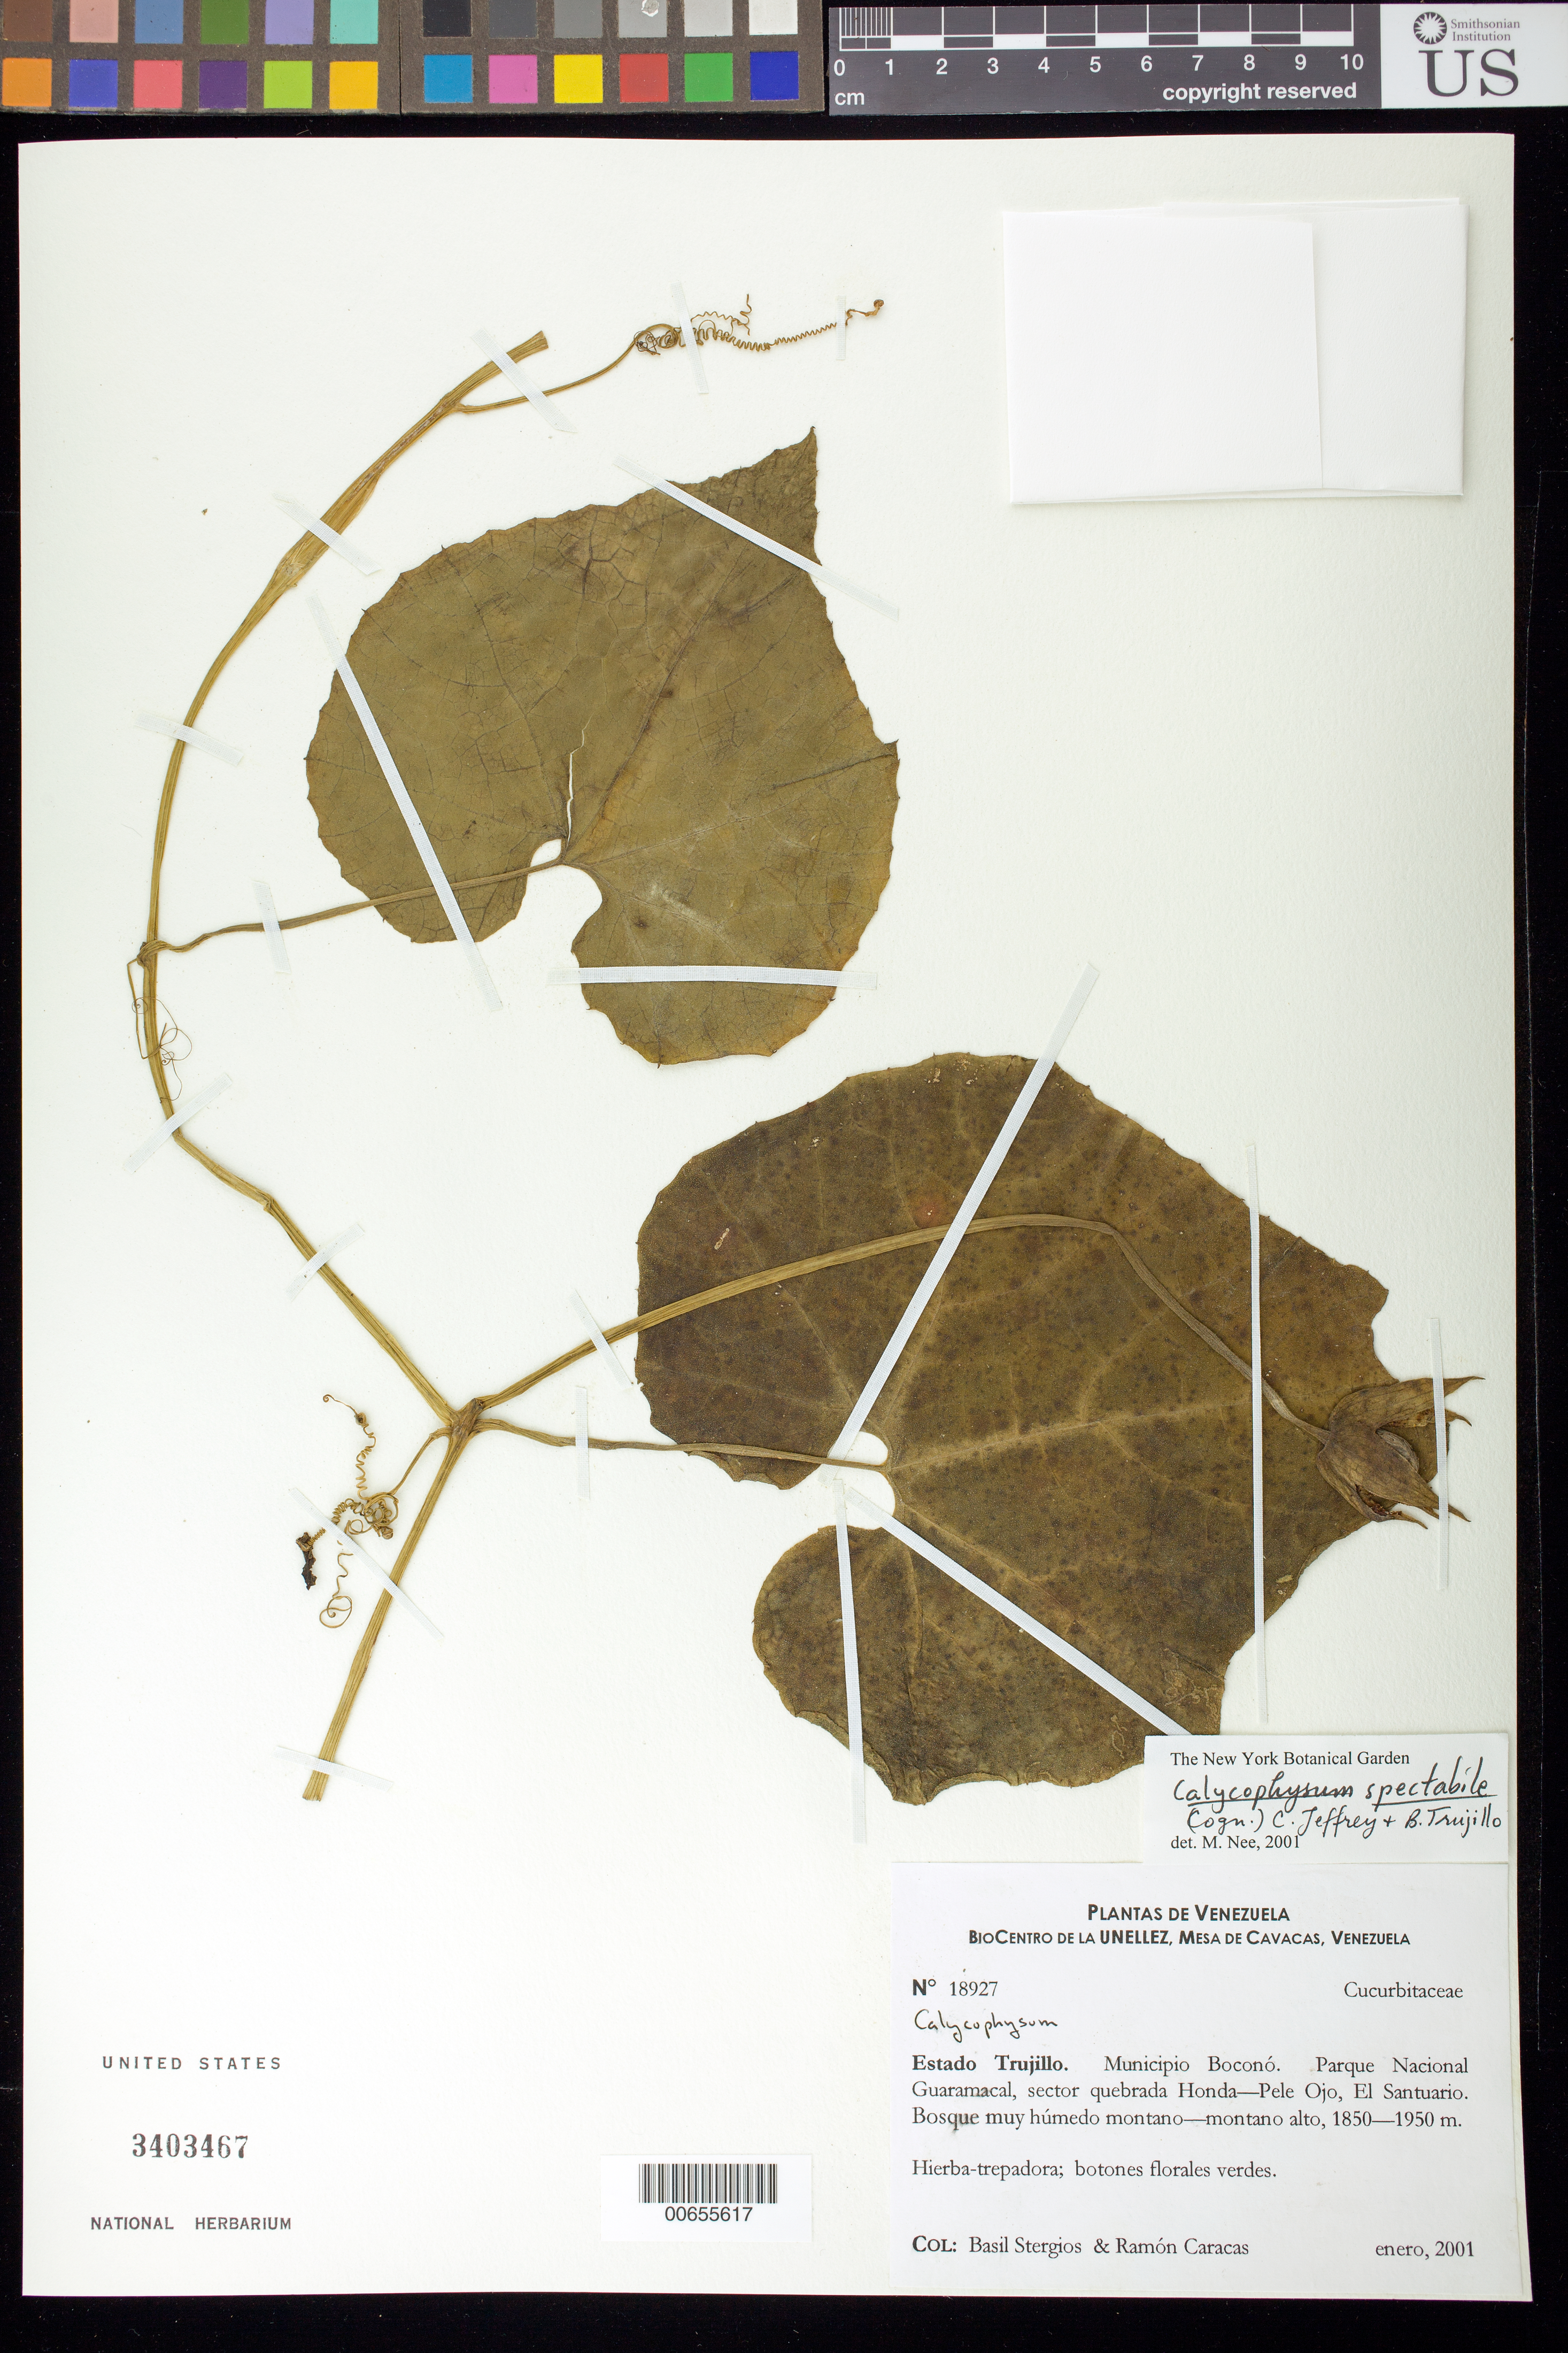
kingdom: Plantae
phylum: Tracheophyta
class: Magnoliopsida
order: Cucurbitales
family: Cucurbitaceae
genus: Calycophysum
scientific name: Calycophysum spectabile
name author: (Cogn.) C. Jeffrey & Trujillo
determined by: Nee, Michael H.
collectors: B. G. Stergios & R. Caracas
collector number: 18927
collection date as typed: Jan 2001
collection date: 2001-01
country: Venezuela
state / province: Trujillo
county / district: Boconó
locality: Parque Nacional Guaramacal, sector quebrada Honda-Pele Ojo, El Santuario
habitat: Bosque muy húmedo montano-montano alto.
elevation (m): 1850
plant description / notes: PORT, US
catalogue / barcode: US 3403467